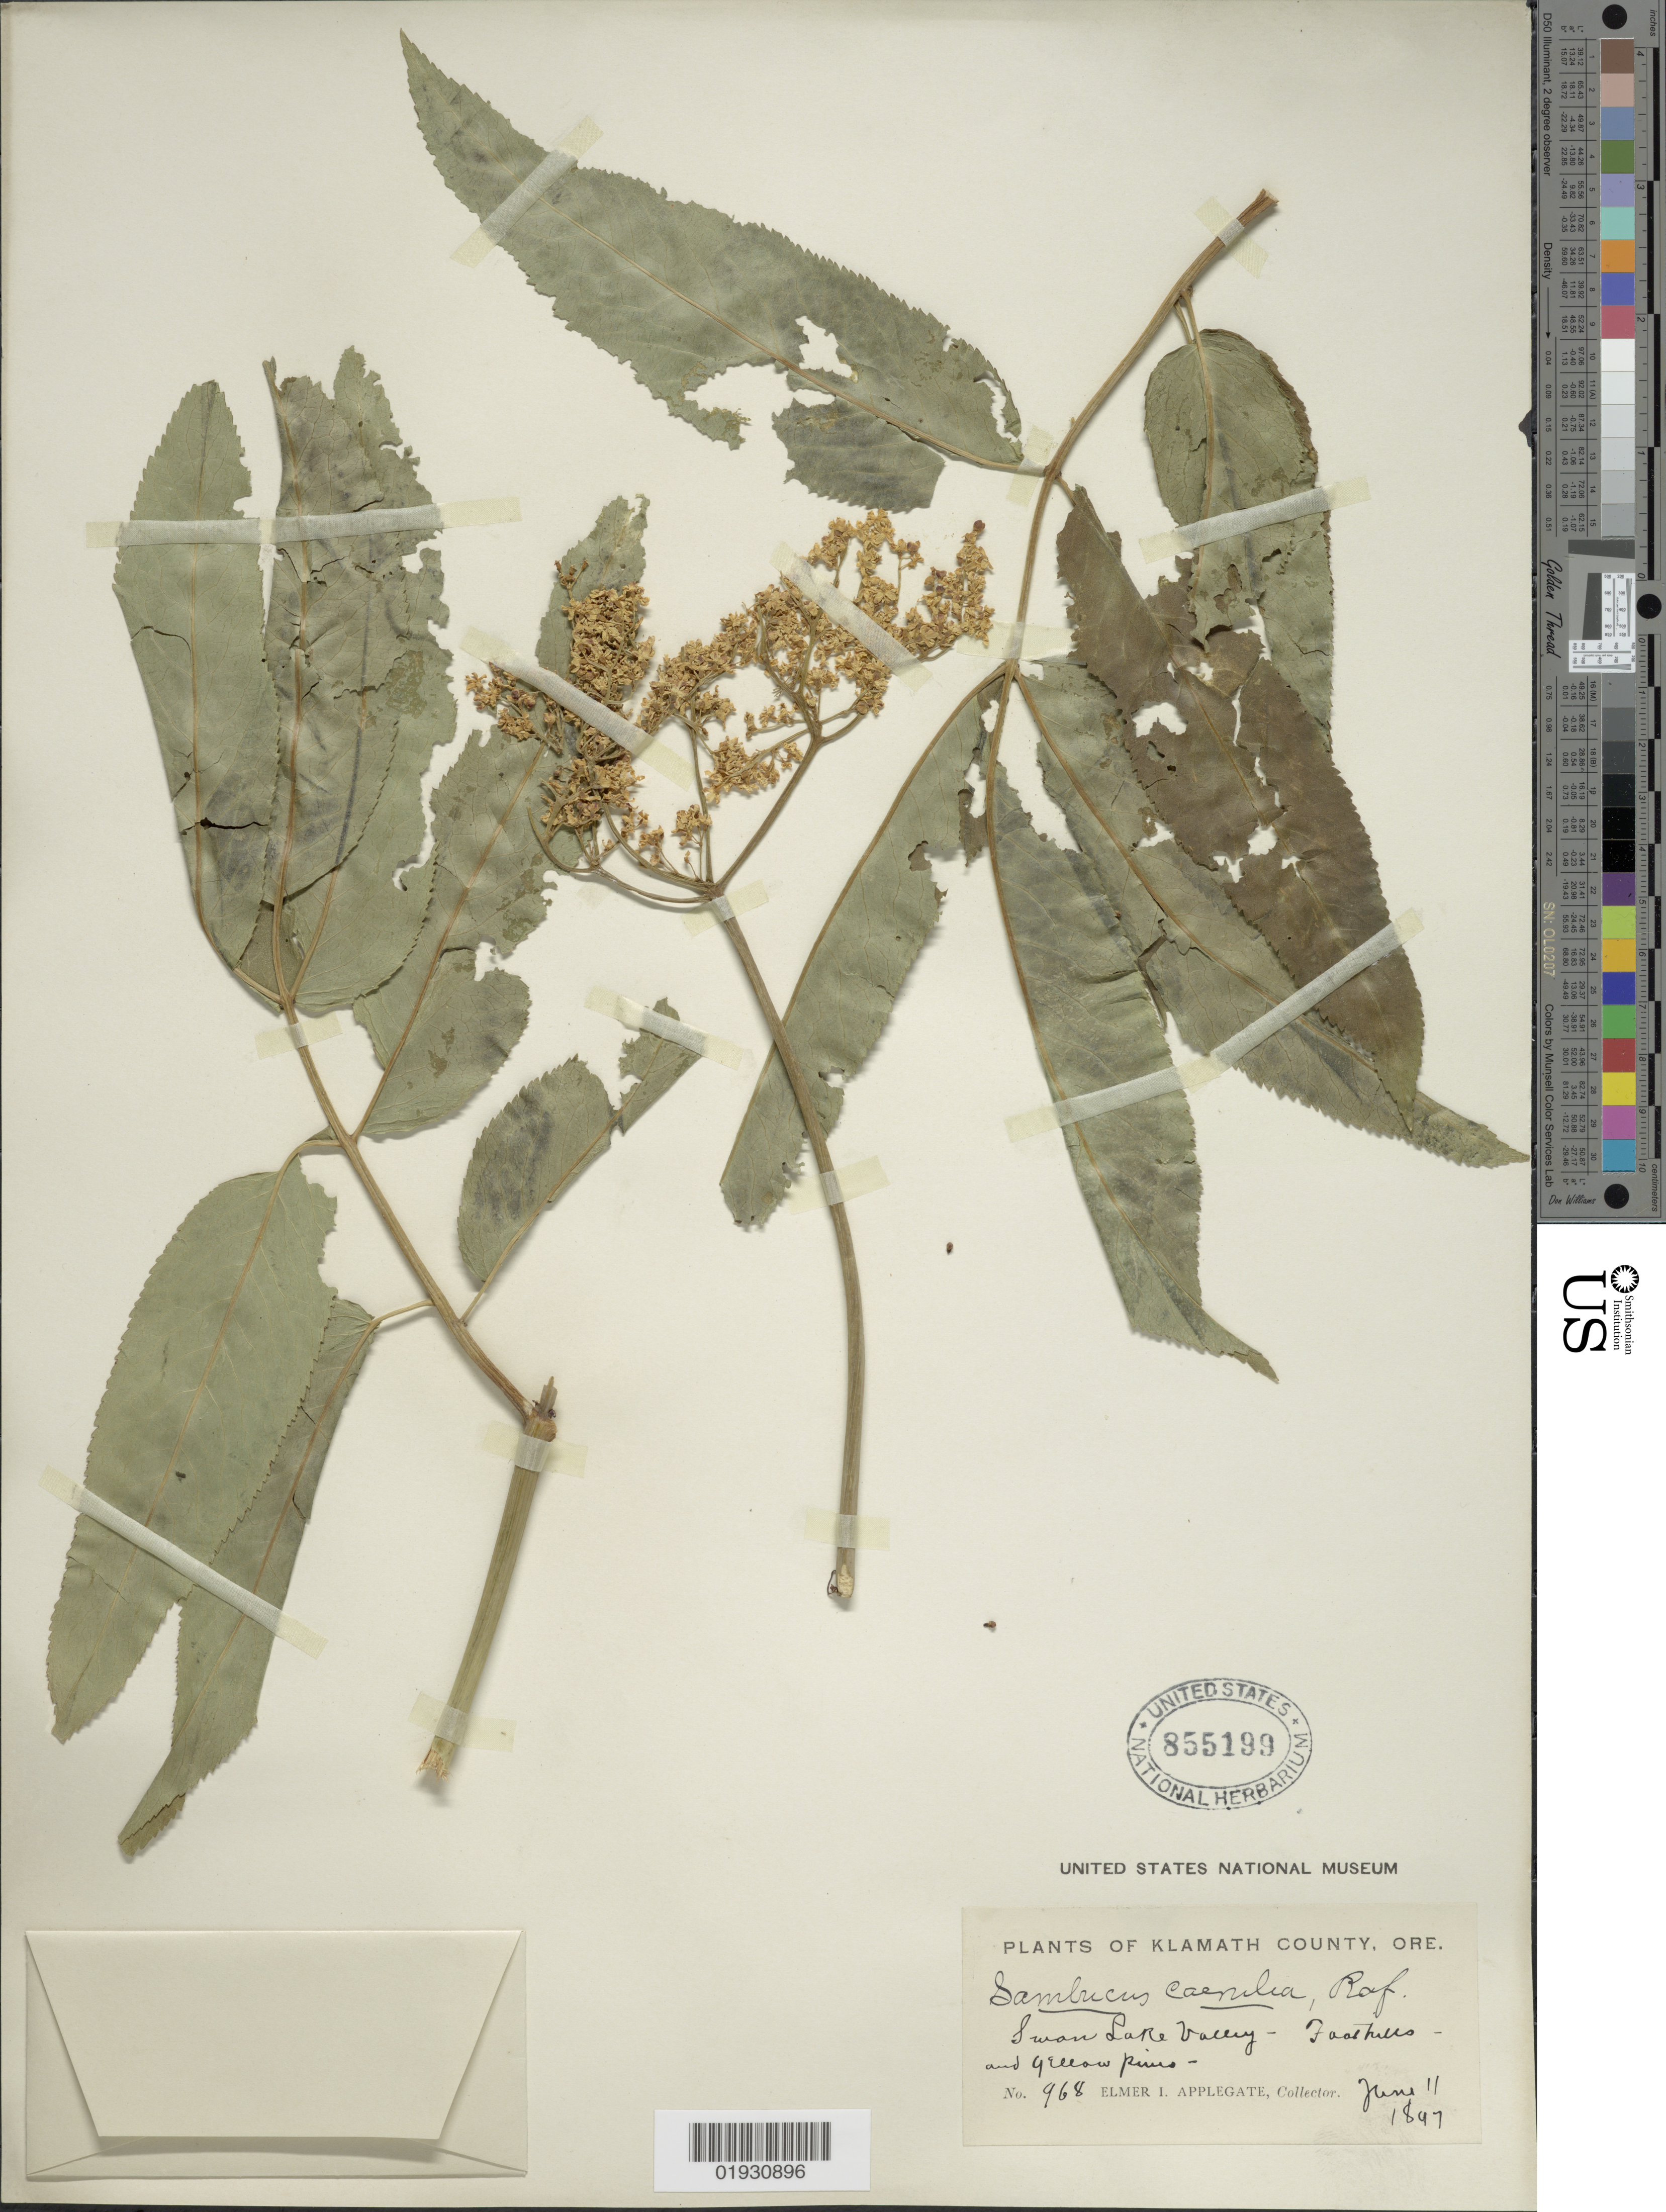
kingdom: Plantae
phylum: Tracheophyta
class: Magnoliopsida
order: Dipsacales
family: Viburnaceae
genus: Sambucus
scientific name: Sambucus cerulea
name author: Raf.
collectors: E. I. Applegate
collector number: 968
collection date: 1897-06-11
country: United States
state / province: Oregon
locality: Klamath County. Swan Lake Valley.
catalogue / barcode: US 855199